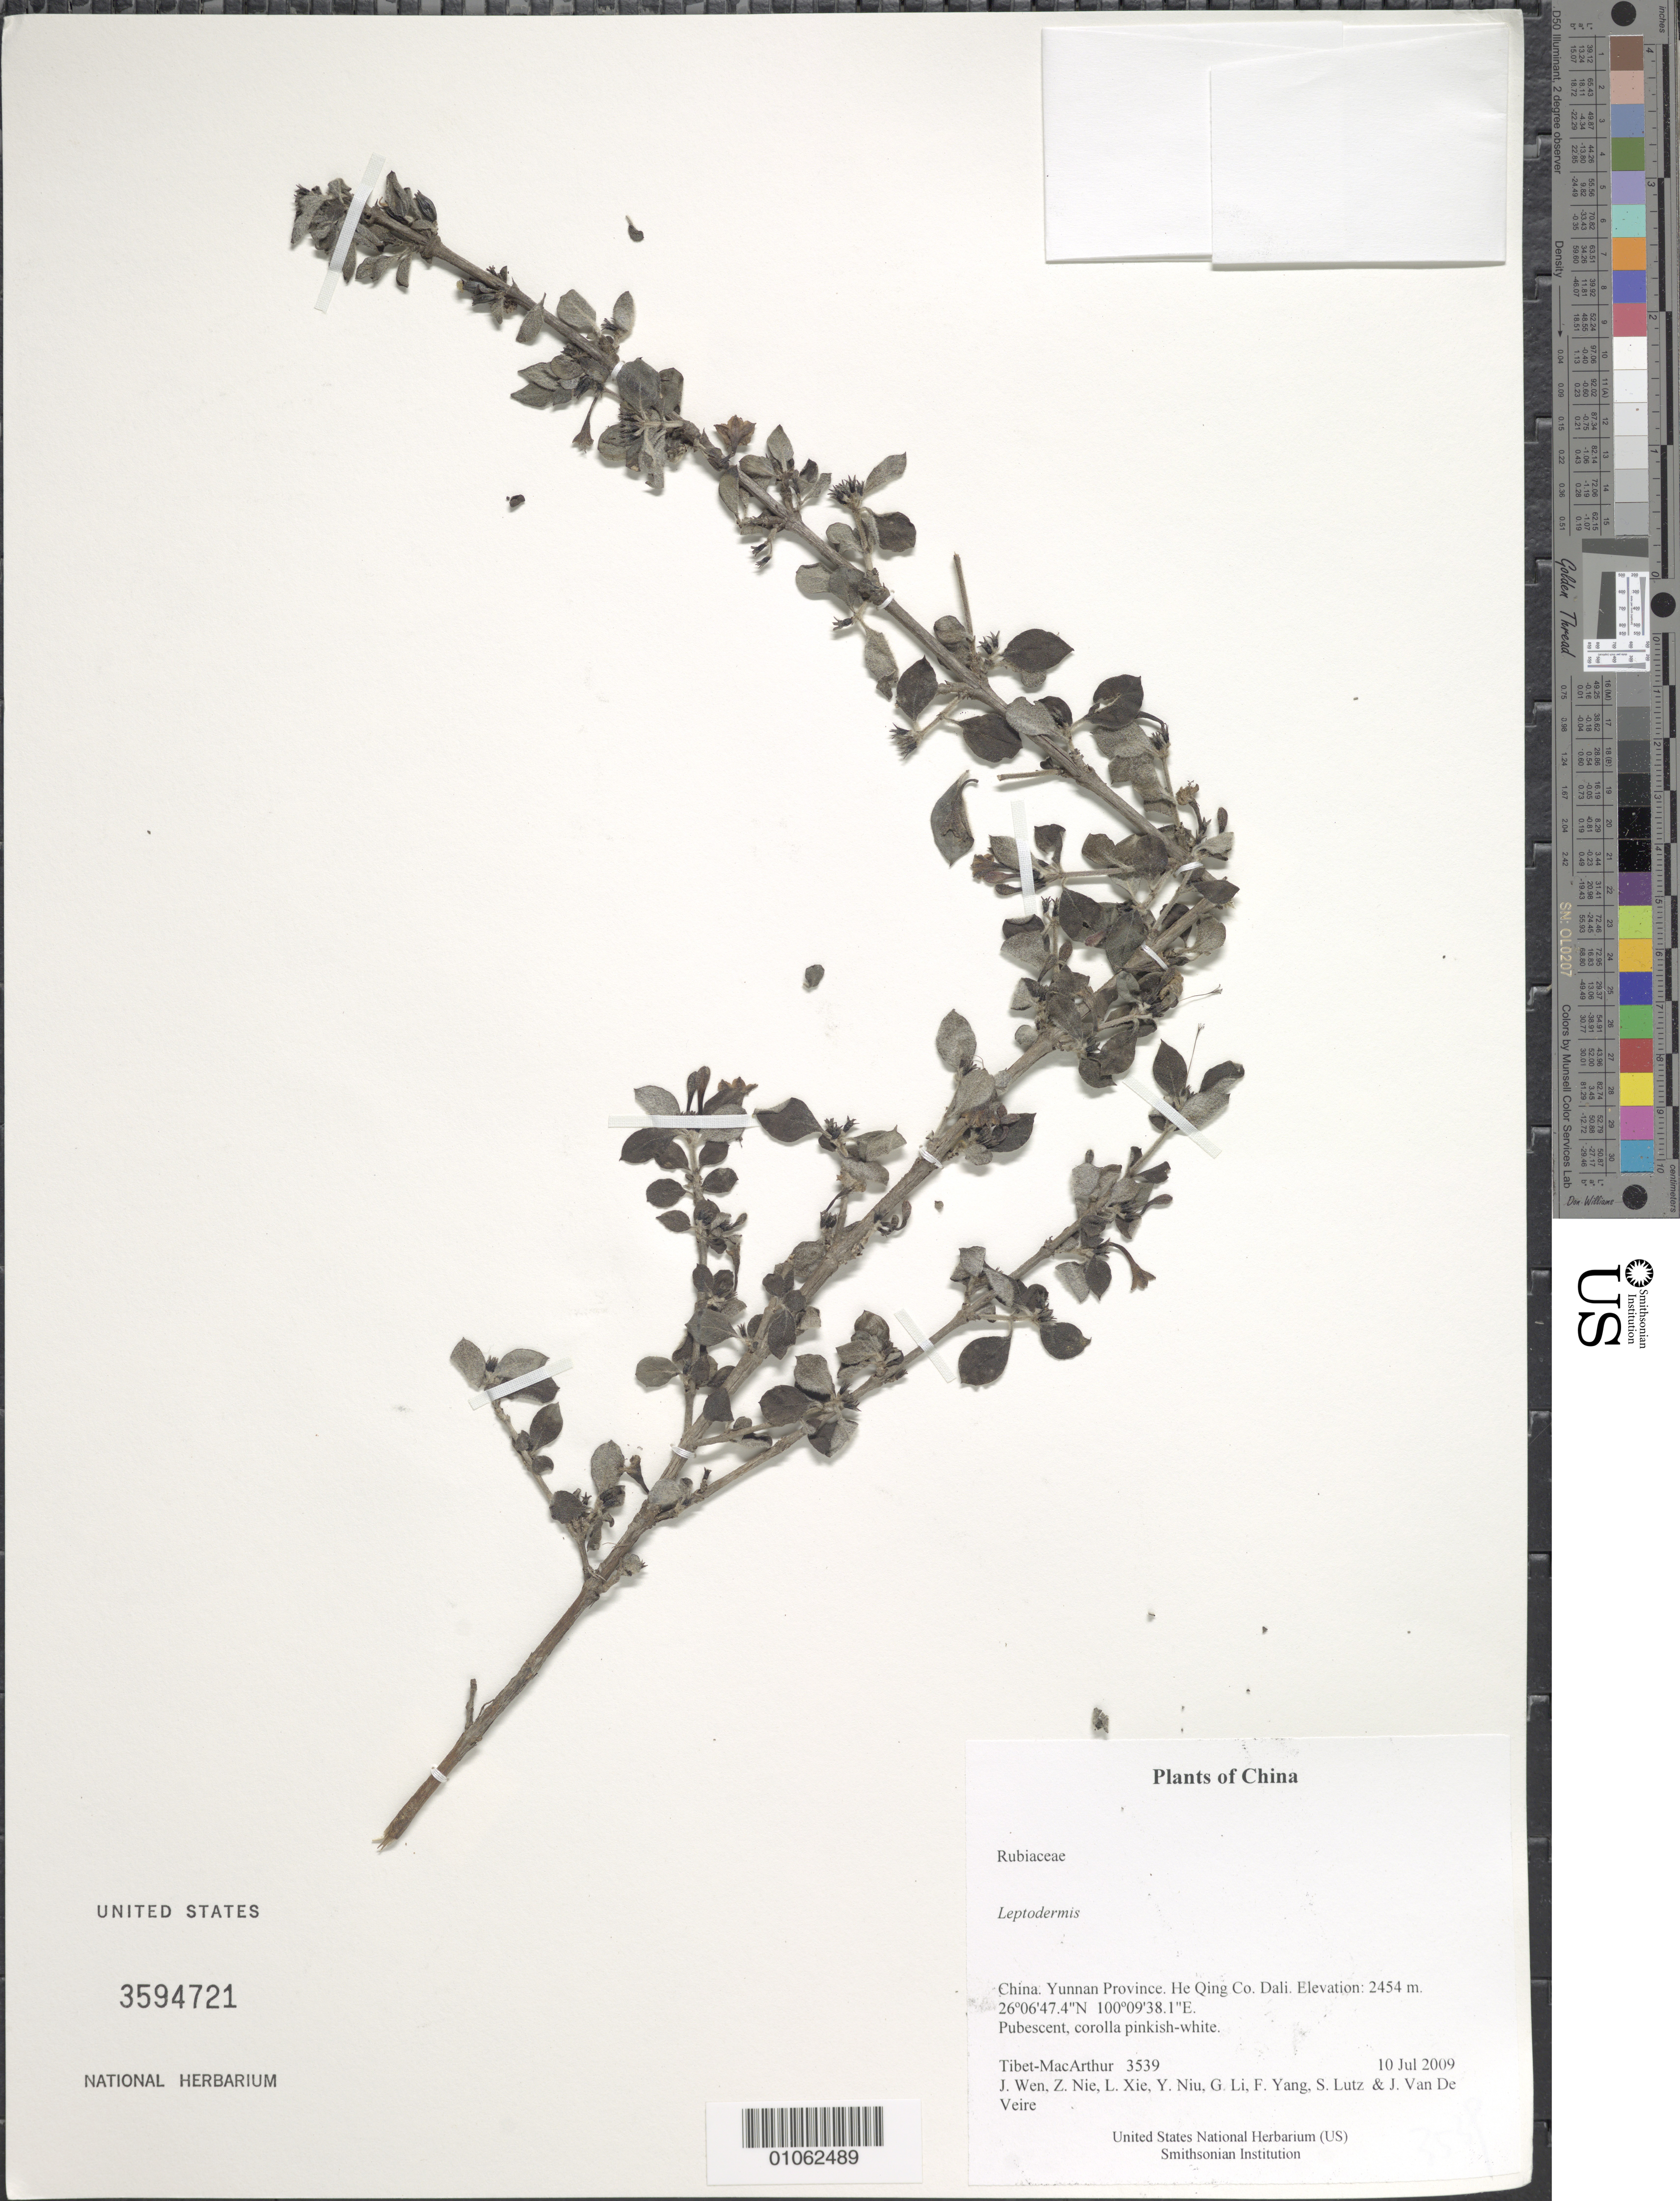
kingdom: Plantae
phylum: Tracheophyta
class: Magnoliopsida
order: Gentianales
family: Rubiaceae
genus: Leptodermis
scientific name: Leptodermis sp.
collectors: Tibet-MacArthur, J. Wen, Z. Nie, L. Xie, Y. Niu, G. Li, F. Yang, S. Lutz & J. Van De Veire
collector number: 3539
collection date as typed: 10 Jul 2009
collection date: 2009-07-10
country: China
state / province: Yunnan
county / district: He Qing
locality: Dali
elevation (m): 2454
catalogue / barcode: US 3594721